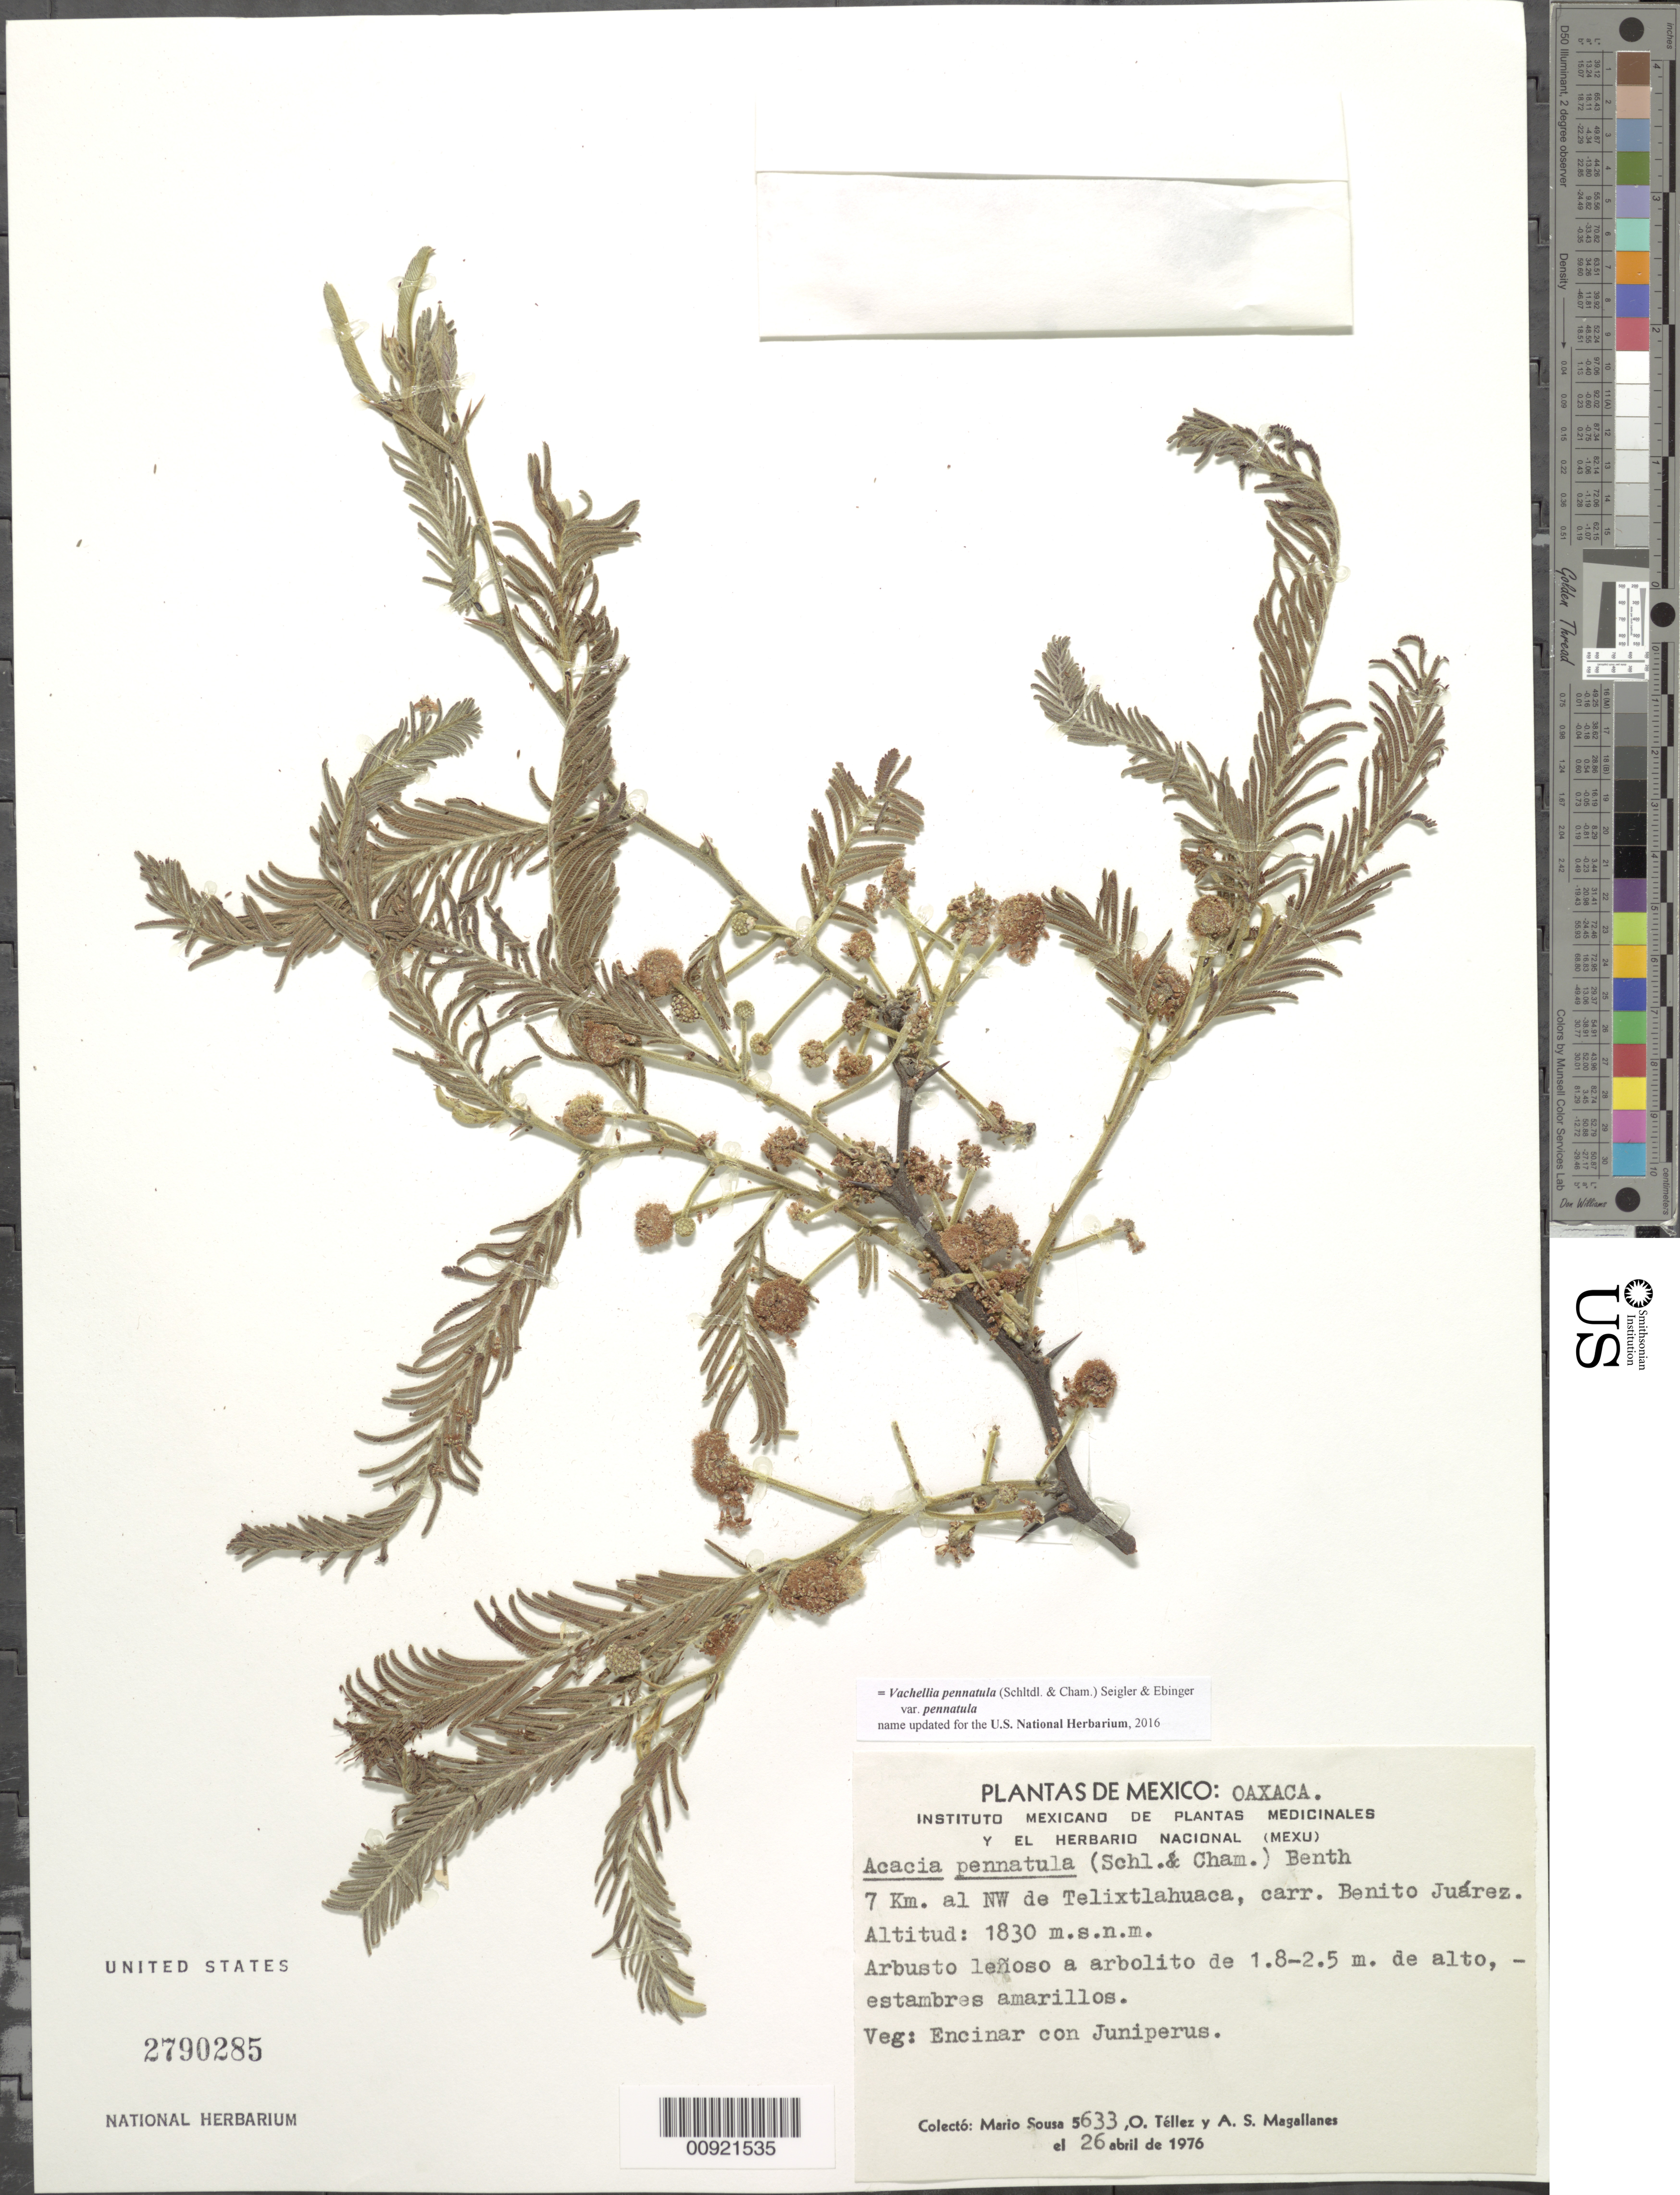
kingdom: Plantae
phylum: Tracheophyta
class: Magnoliopsida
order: Fabales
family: Fabaceae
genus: Vachellia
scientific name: Vachellia pennatula var. pennatula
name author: (Schltdl. & Cham.) Seigler & Ebinger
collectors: M. Sousa S., O. Téllez V. & A. Magallanes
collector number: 5633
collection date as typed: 26 Apr 1976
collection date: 1976-04-26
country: Mexico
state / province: Oaxaca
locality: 7 km. al NW de Telixtlahuaca, carretera Benito Juárez.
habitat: Veg: Encinar con Juniperus.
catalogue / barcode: US 2790285